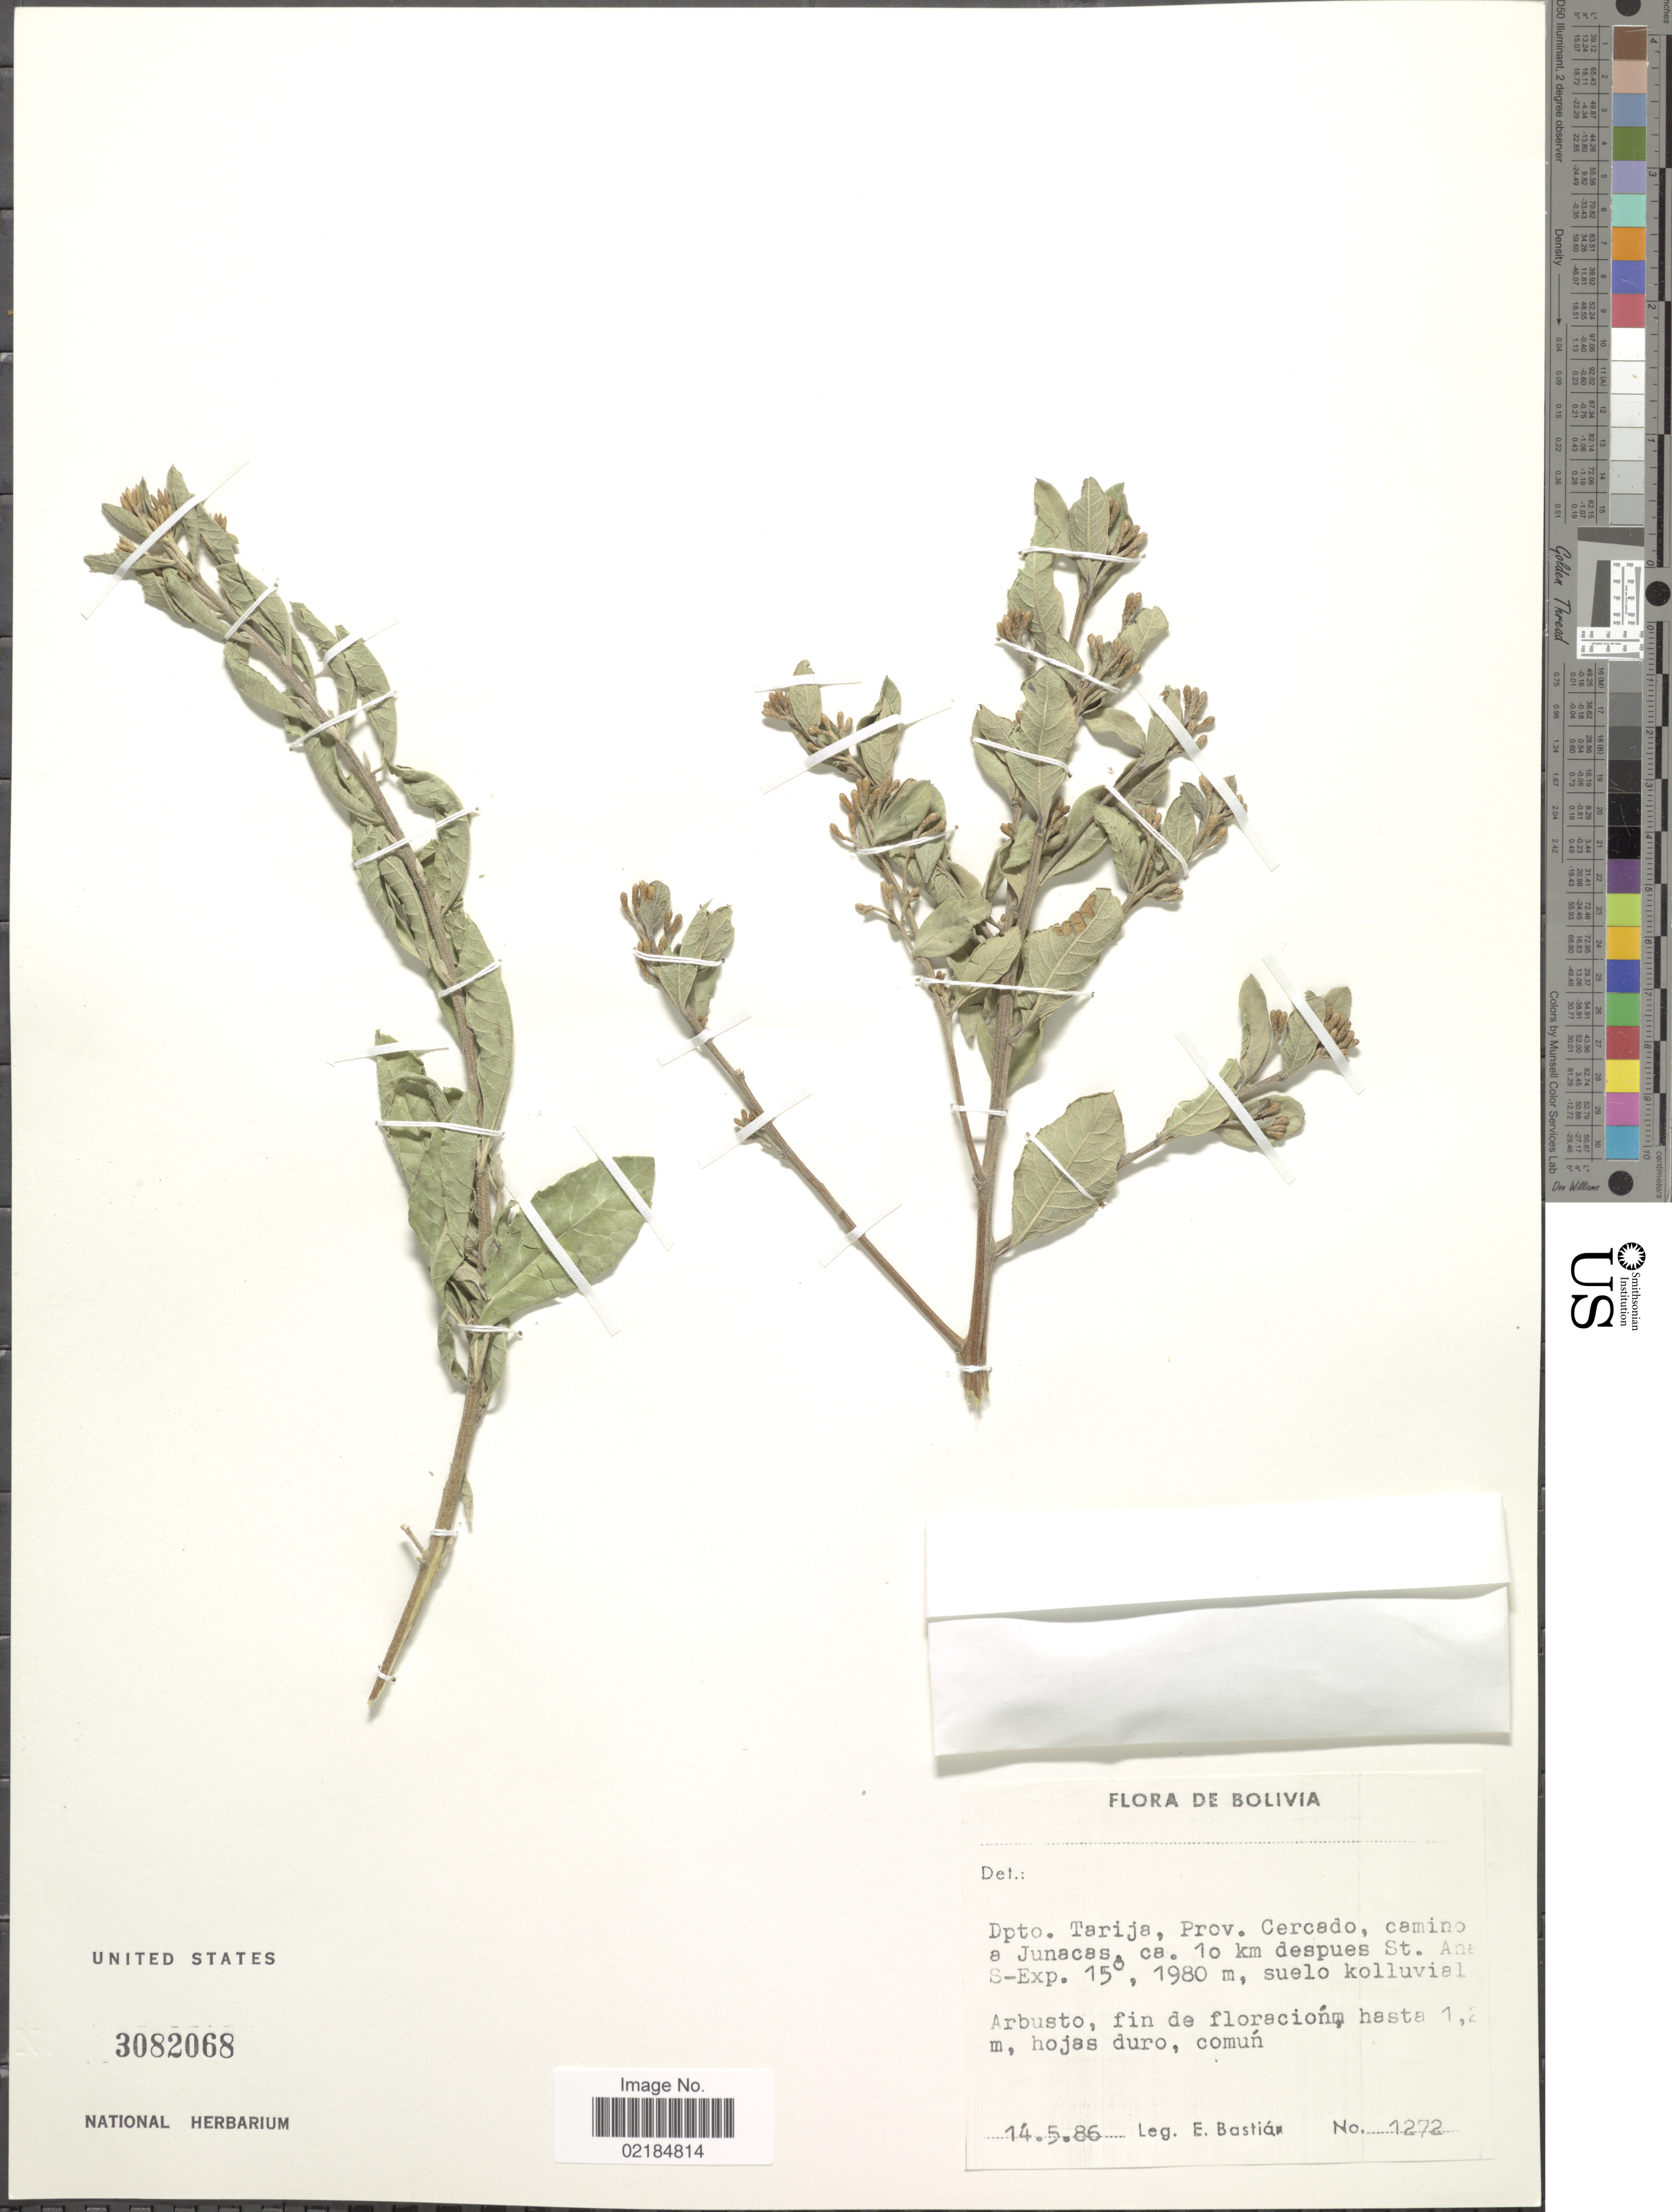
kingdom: Plantae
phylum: Tracheophyta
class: Magnoliopsida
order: Asterales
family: Asteraceae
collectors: E. Bastian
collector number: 1272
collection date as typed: Transcribed d/m/y: 14/5/86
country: Bolivia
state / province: Tarija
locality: Dpto. Tarija, Prov. Cercado, camino a Junacas, ca. 10 km despues St. Ana S-Exp. 15°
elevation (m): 1980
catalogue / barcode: US 3082068